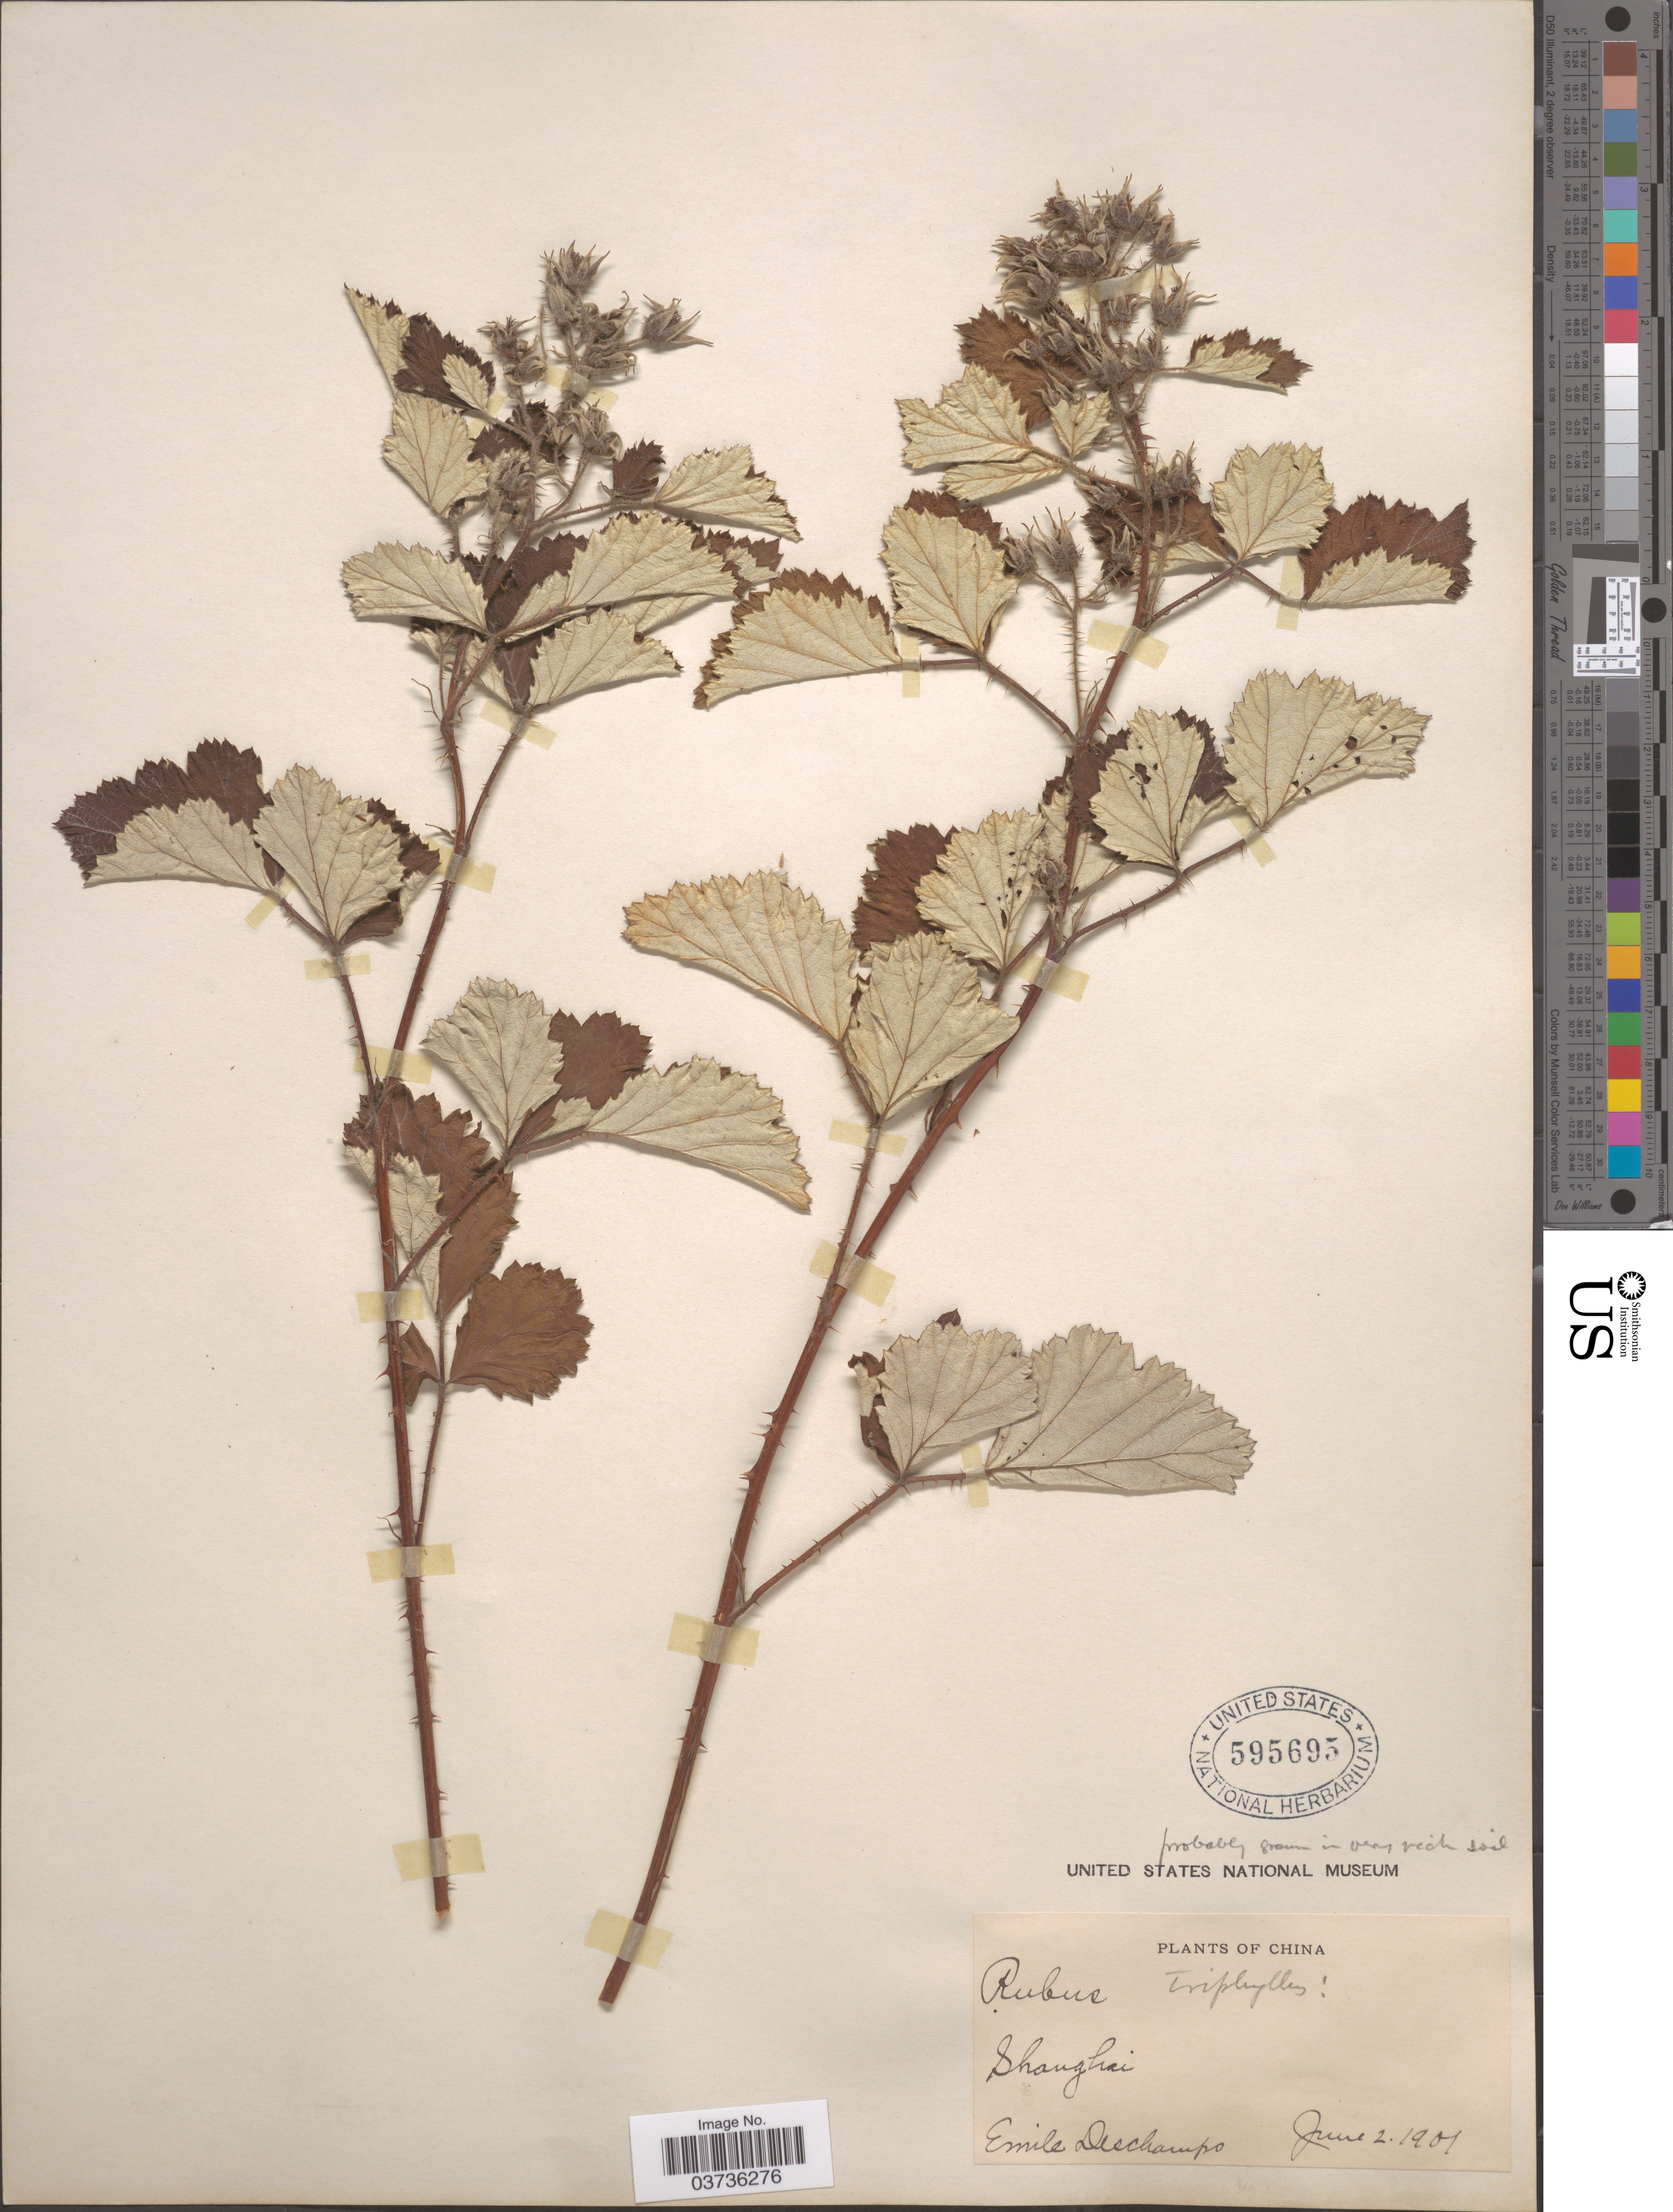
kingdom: Plantae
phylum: Tracheophyta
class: Magnoliopsida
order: Rosales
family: Rosaceae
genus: Rubus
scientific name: Rubus parvifolius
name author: L.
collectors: E. Deschamps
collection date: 1901-06-02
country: China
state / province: Shanghai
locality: Shanghai.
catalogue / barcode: US 595695